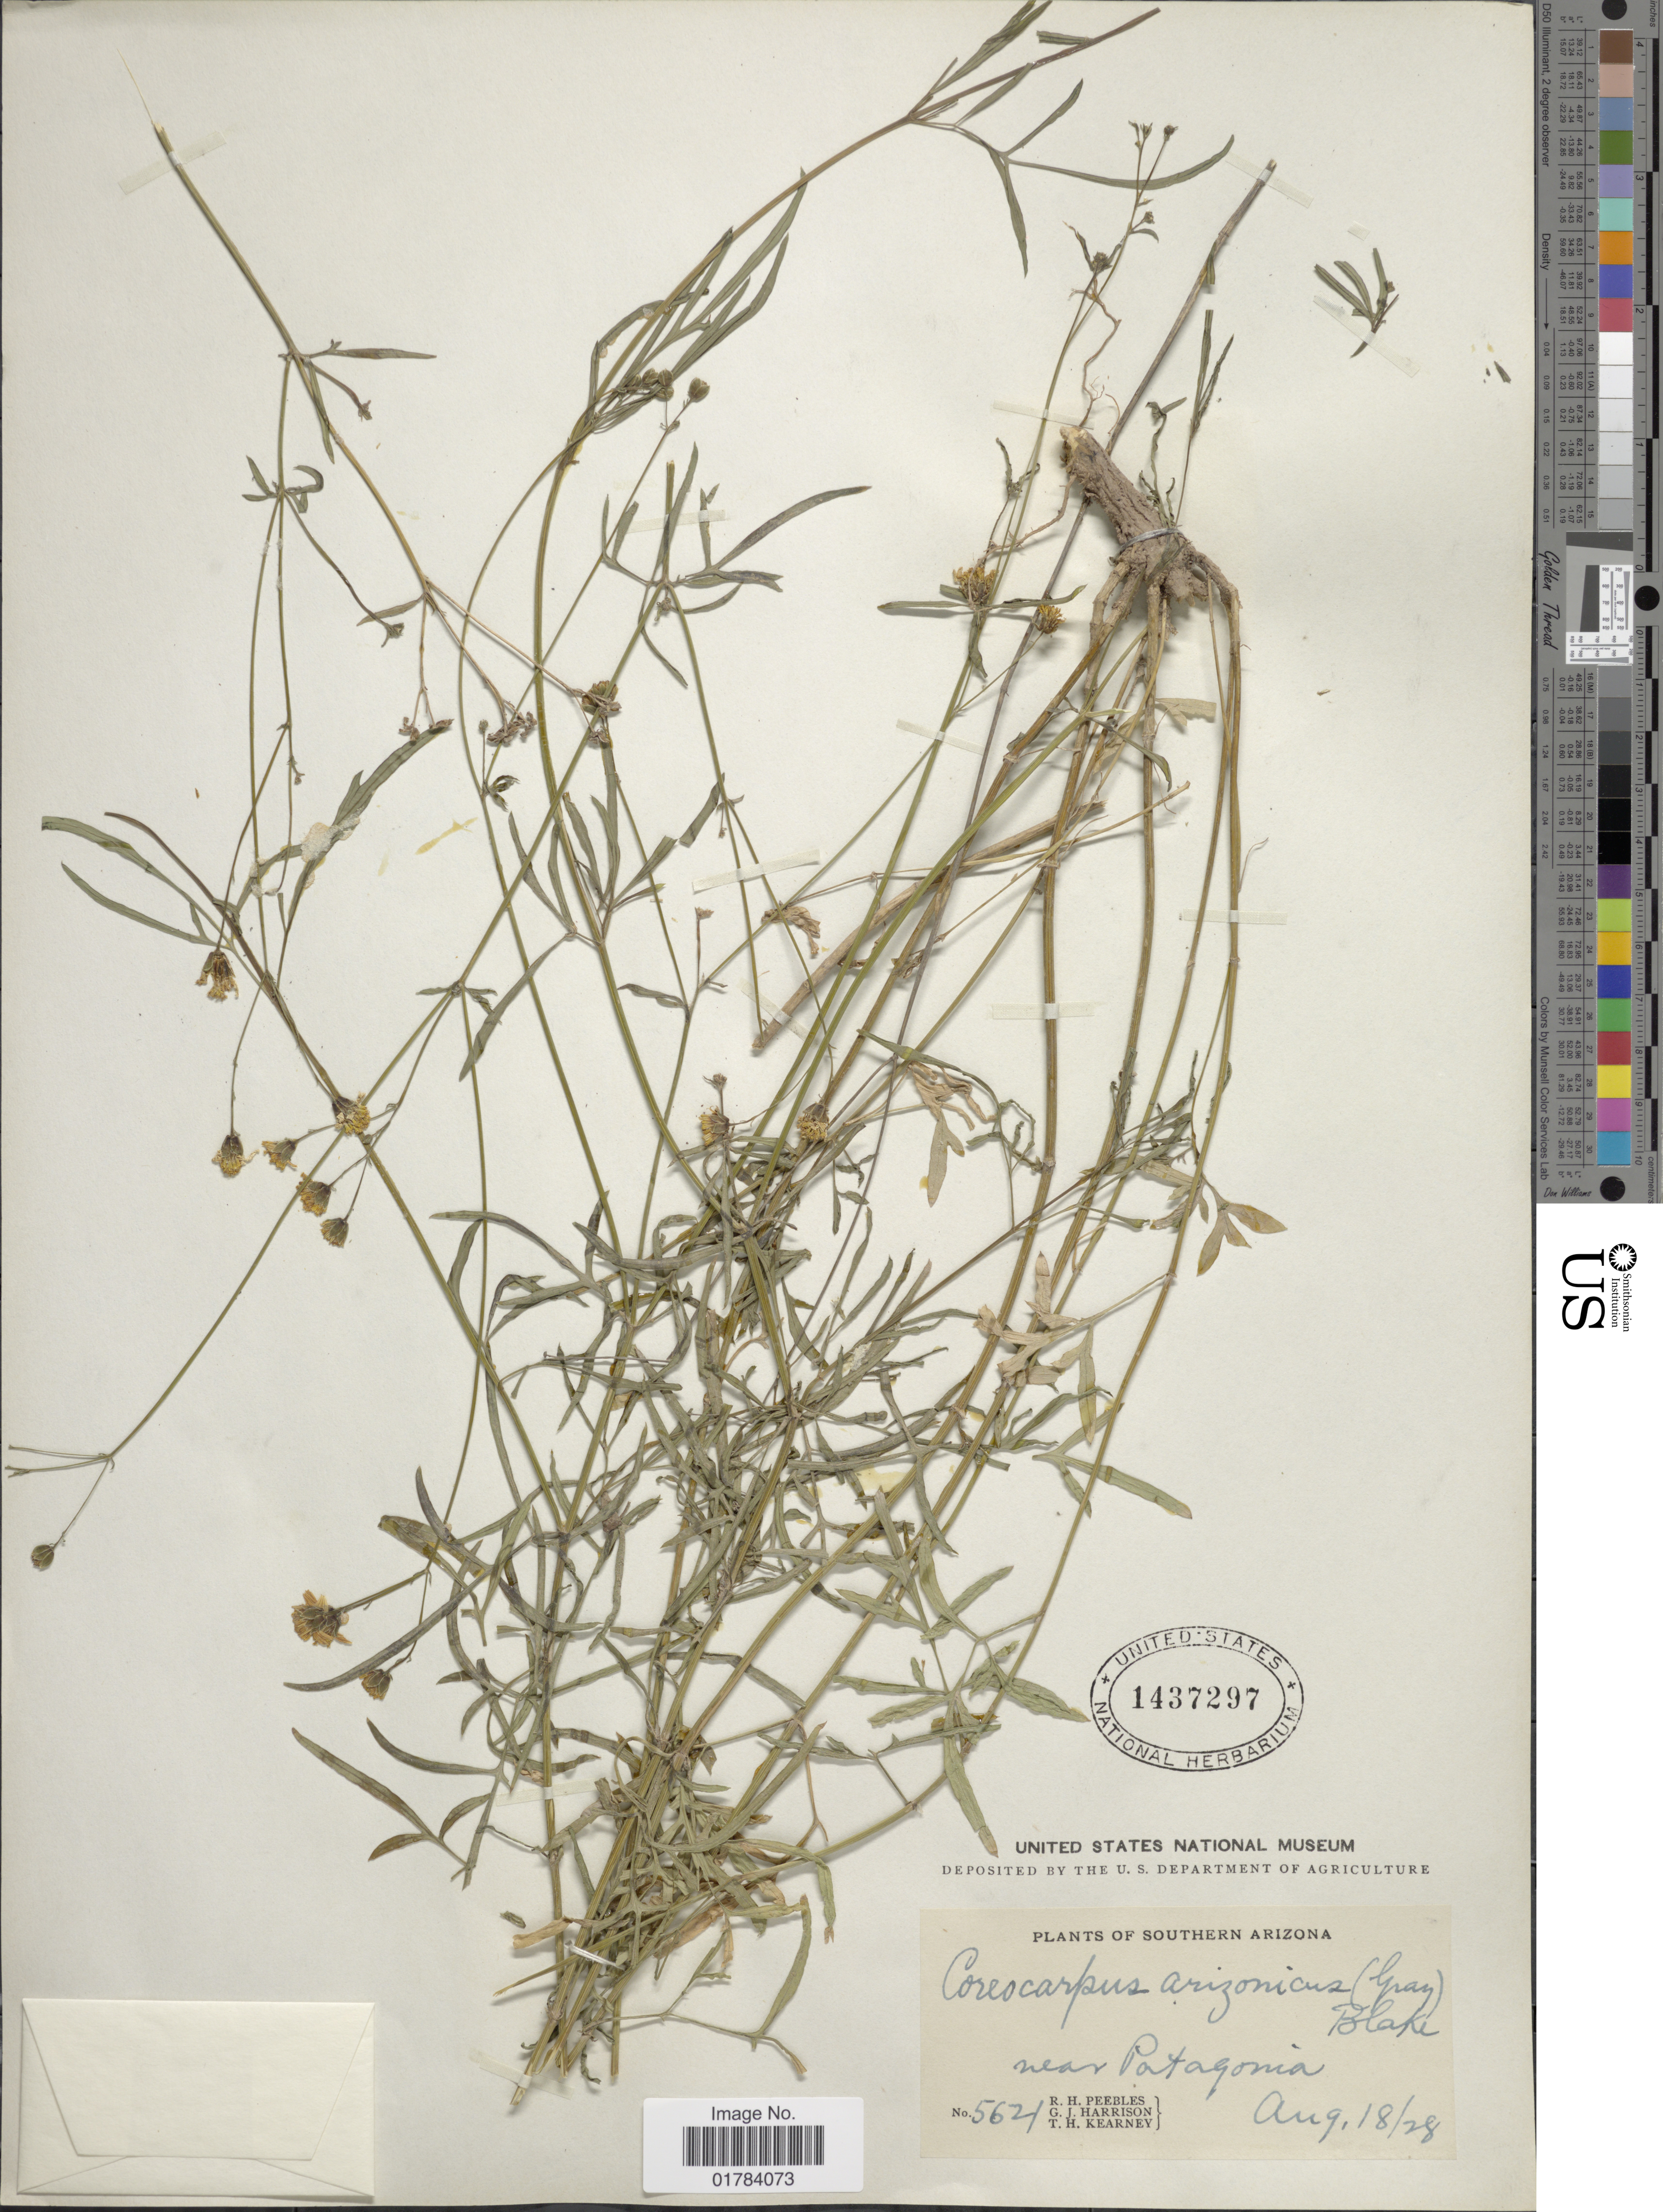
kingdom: Plantae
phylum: Tracheophyta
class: Magnoliopsida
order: Asterales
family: Asteraceae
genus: Coreocarpus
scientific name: Coreocarpus arizonicus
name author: (A. Gray) S.F. Blake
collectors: R. H. Peebles, G. J. Harrison & T. H. Kearney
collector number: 5621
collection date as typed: Transcribed d/m/y: 18/8/28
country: United States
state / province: Arizona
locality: Southern Arizona, near Patagonia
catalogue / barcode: US 1437297